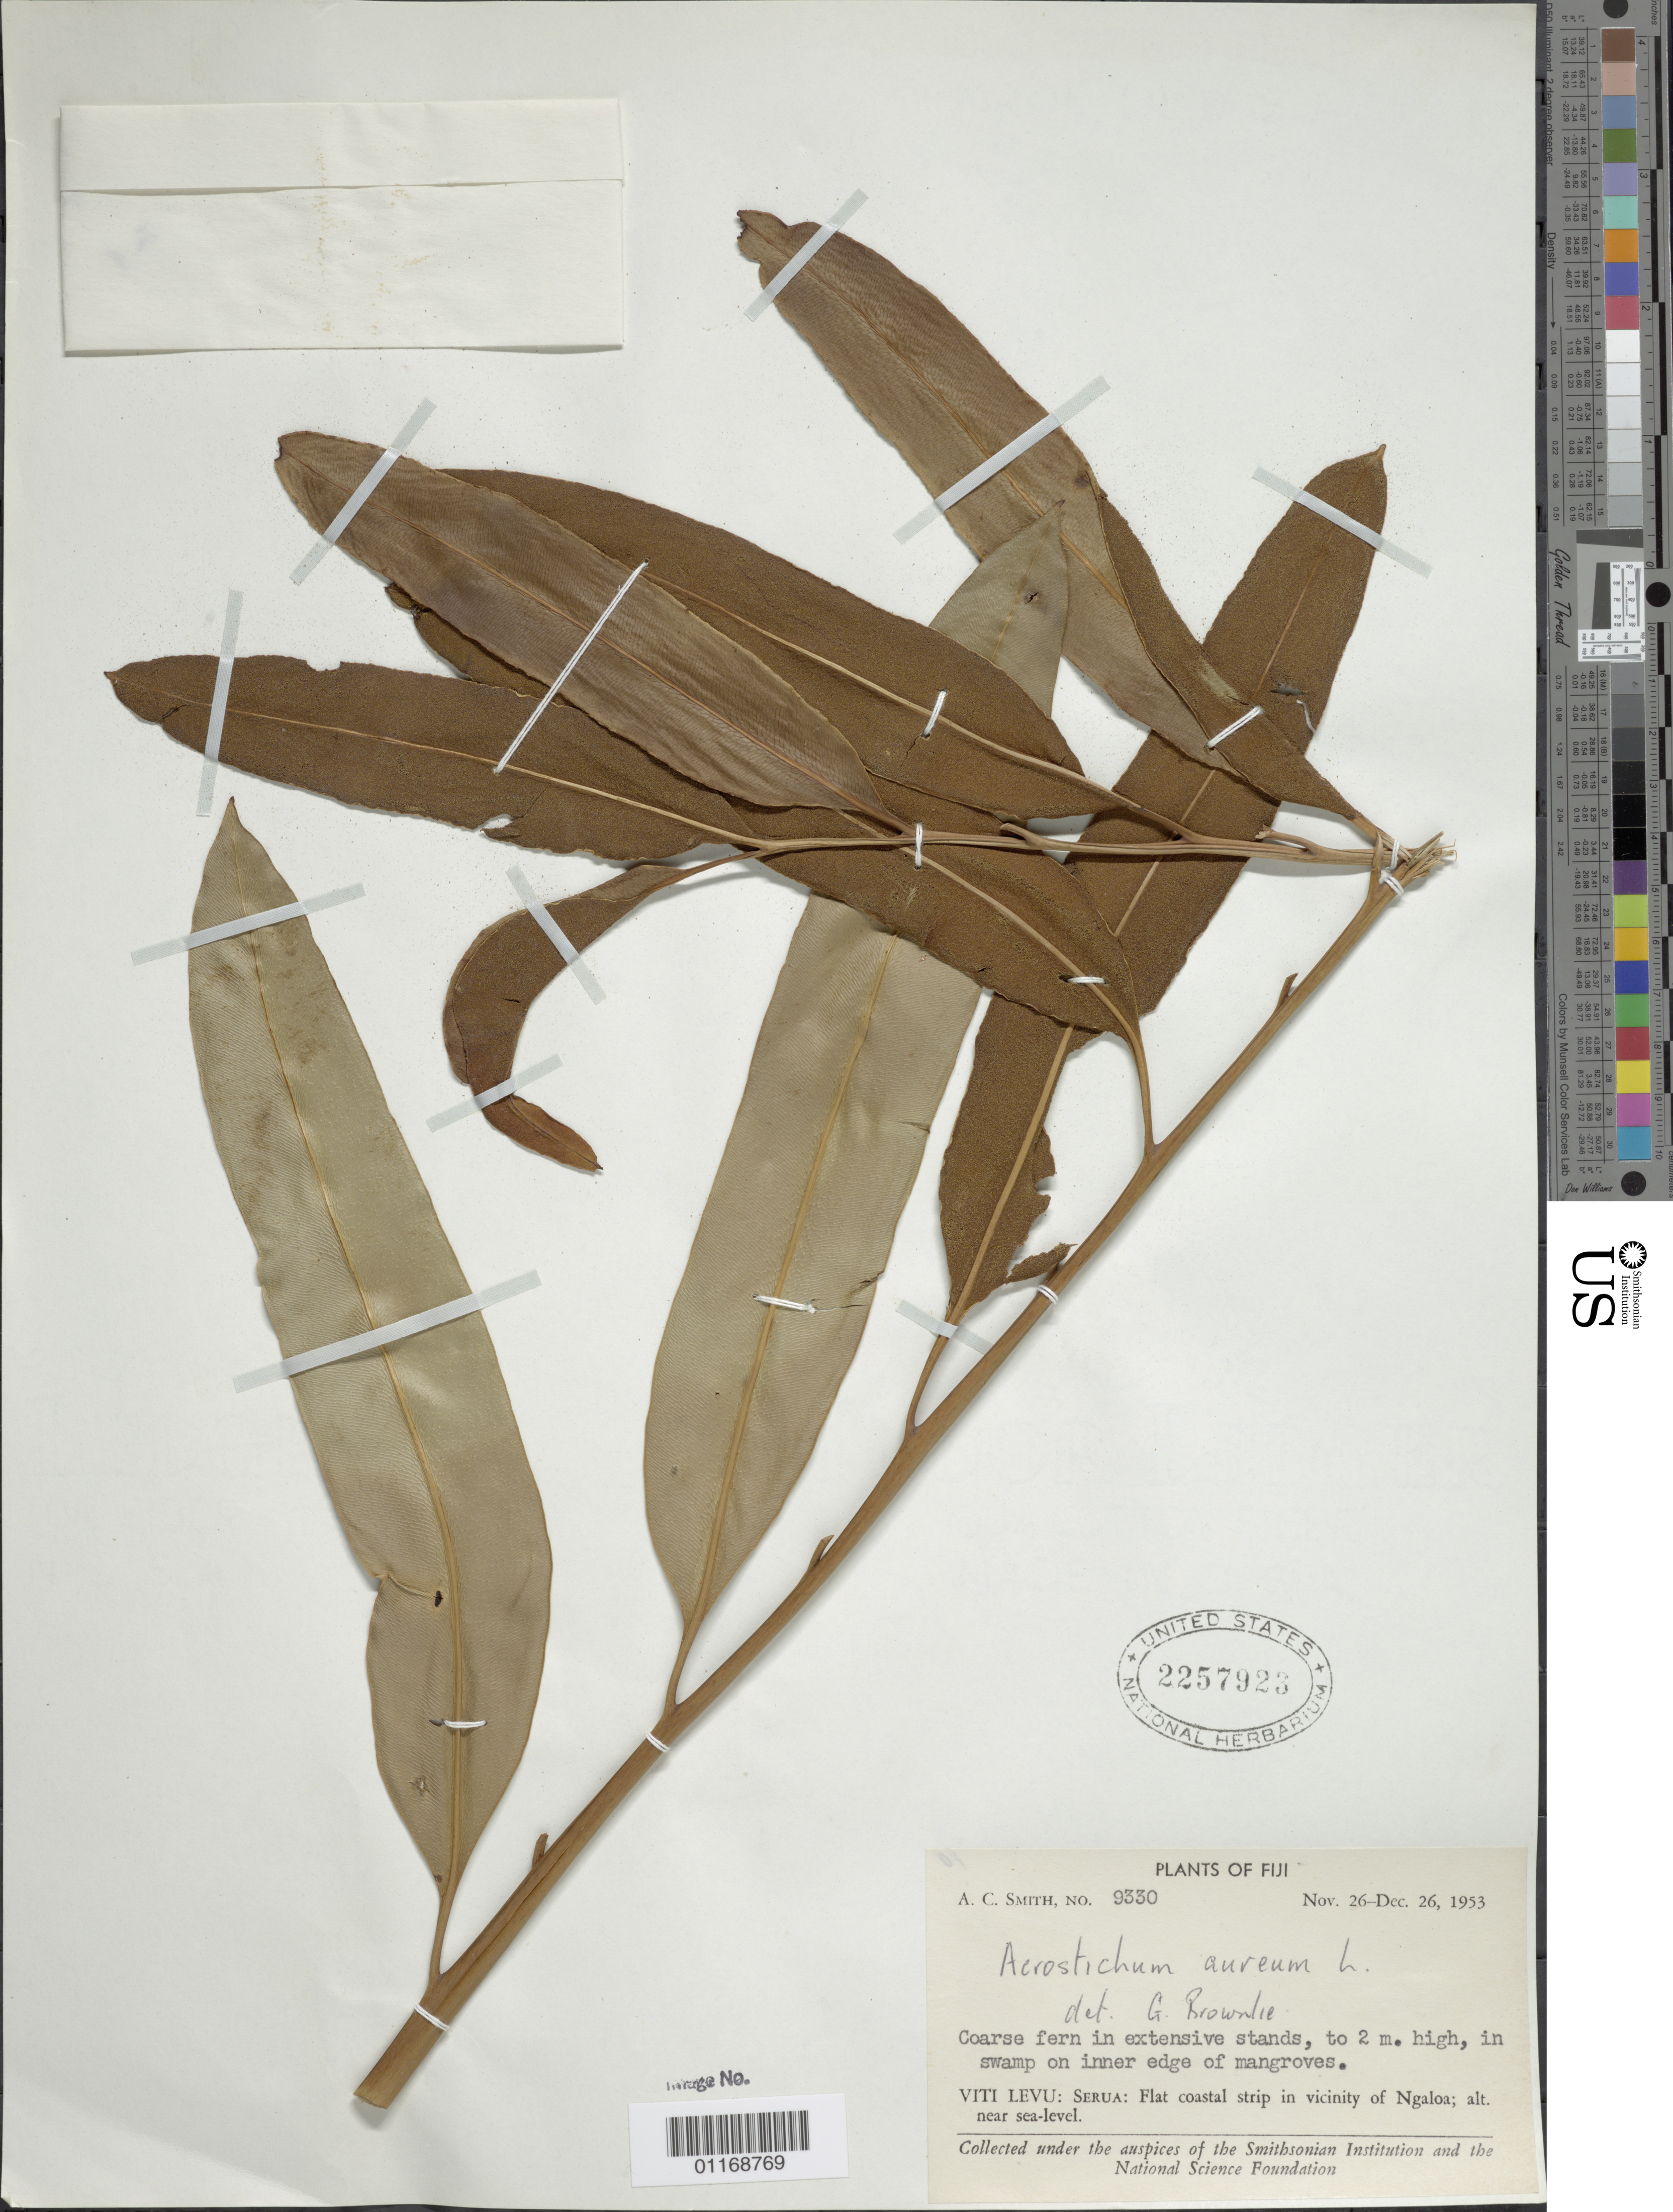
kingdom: Plantae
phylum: Tracheophyta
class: Polypodiopsida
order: Polypodiales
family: Pteridaceae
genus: Acrostichum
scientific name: Acrostichum aureum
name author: L.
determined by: Brownlie, G.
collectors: A. C. Smith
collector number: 9330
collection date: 1953-11-26/1953-12-26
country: Fiji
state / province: Serua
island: Viti Levu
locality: flat coastal strip in the vicinity of Ngaloa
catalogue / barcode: US 2257923